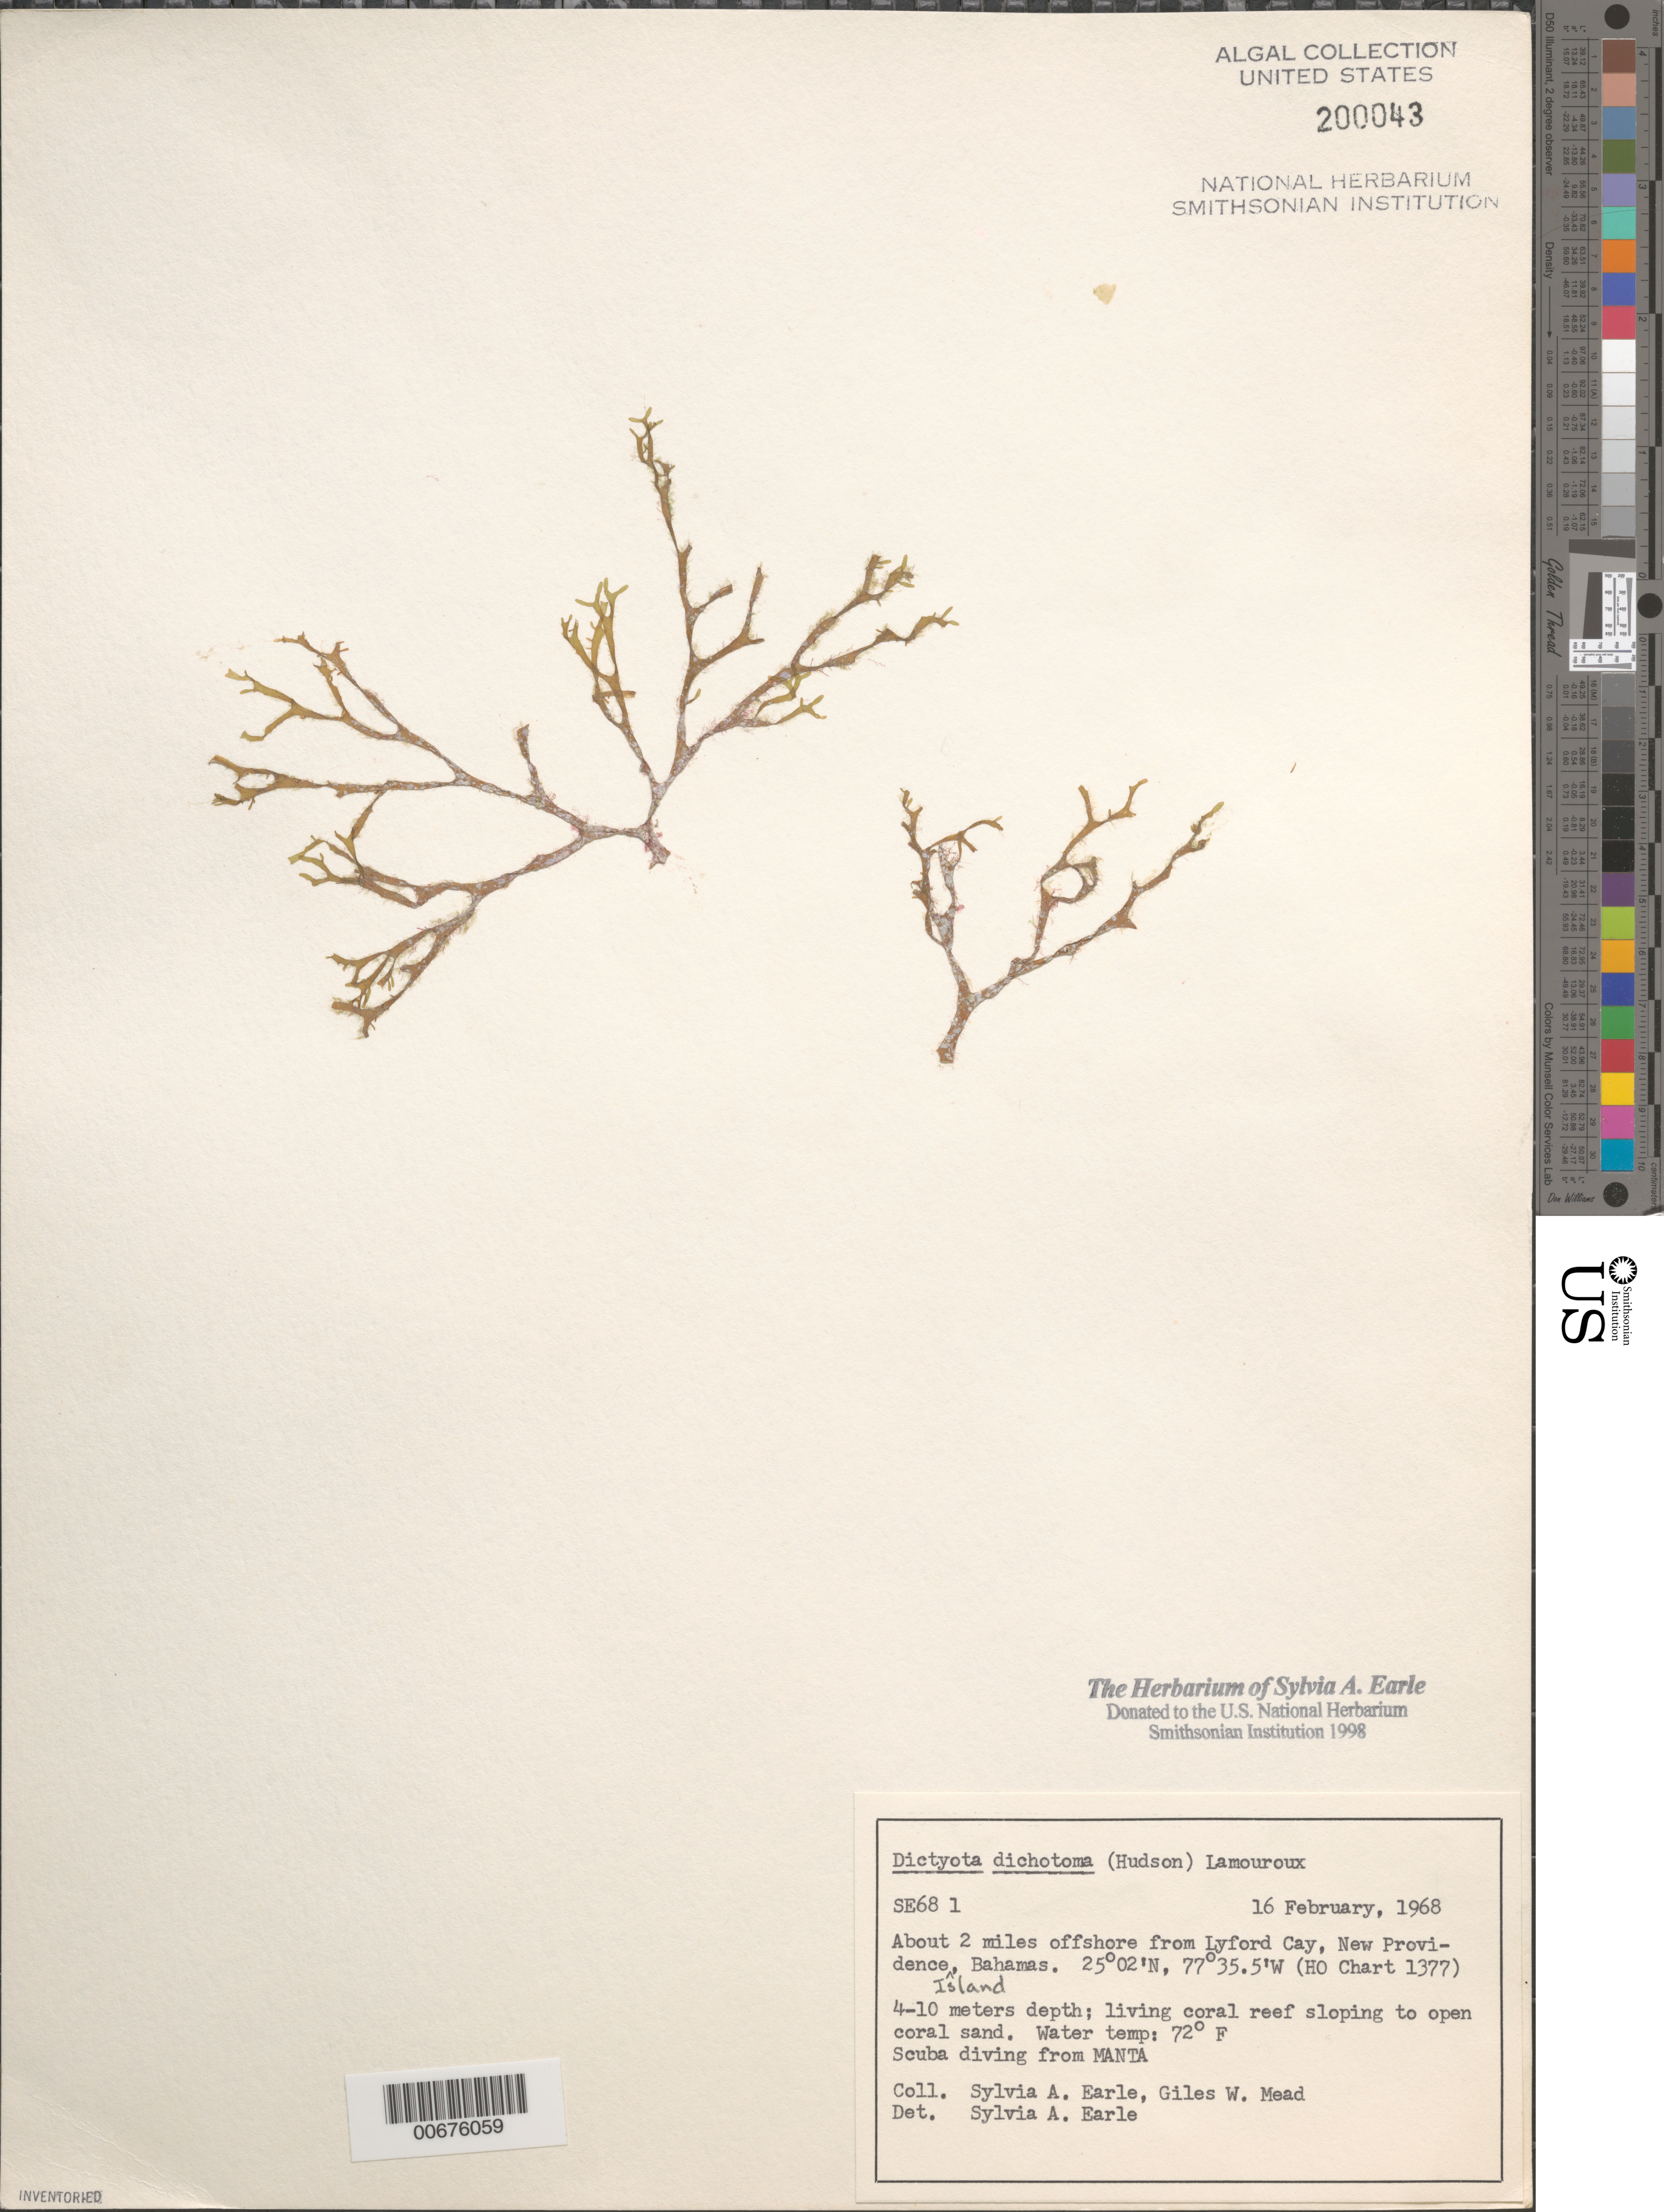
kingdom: Chromista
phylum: Ochrophyta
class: Phaeophyceae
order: Dictyotales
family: Dictyotaceae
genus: Dictyota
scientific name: Dictyota dichotoma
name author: (Huds.) J.V.Lamouroux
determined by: Earle, S. A.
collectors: S. A. Earle & G. W. Mead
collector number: Se 681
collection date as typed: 16 Feb 1968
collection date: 1968-02-16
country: Bahamas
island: New Providence Island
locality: Ca. 2 miles off Lyford Cay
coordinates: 25 02' N, 77 35.5' W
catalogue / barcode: US 200043